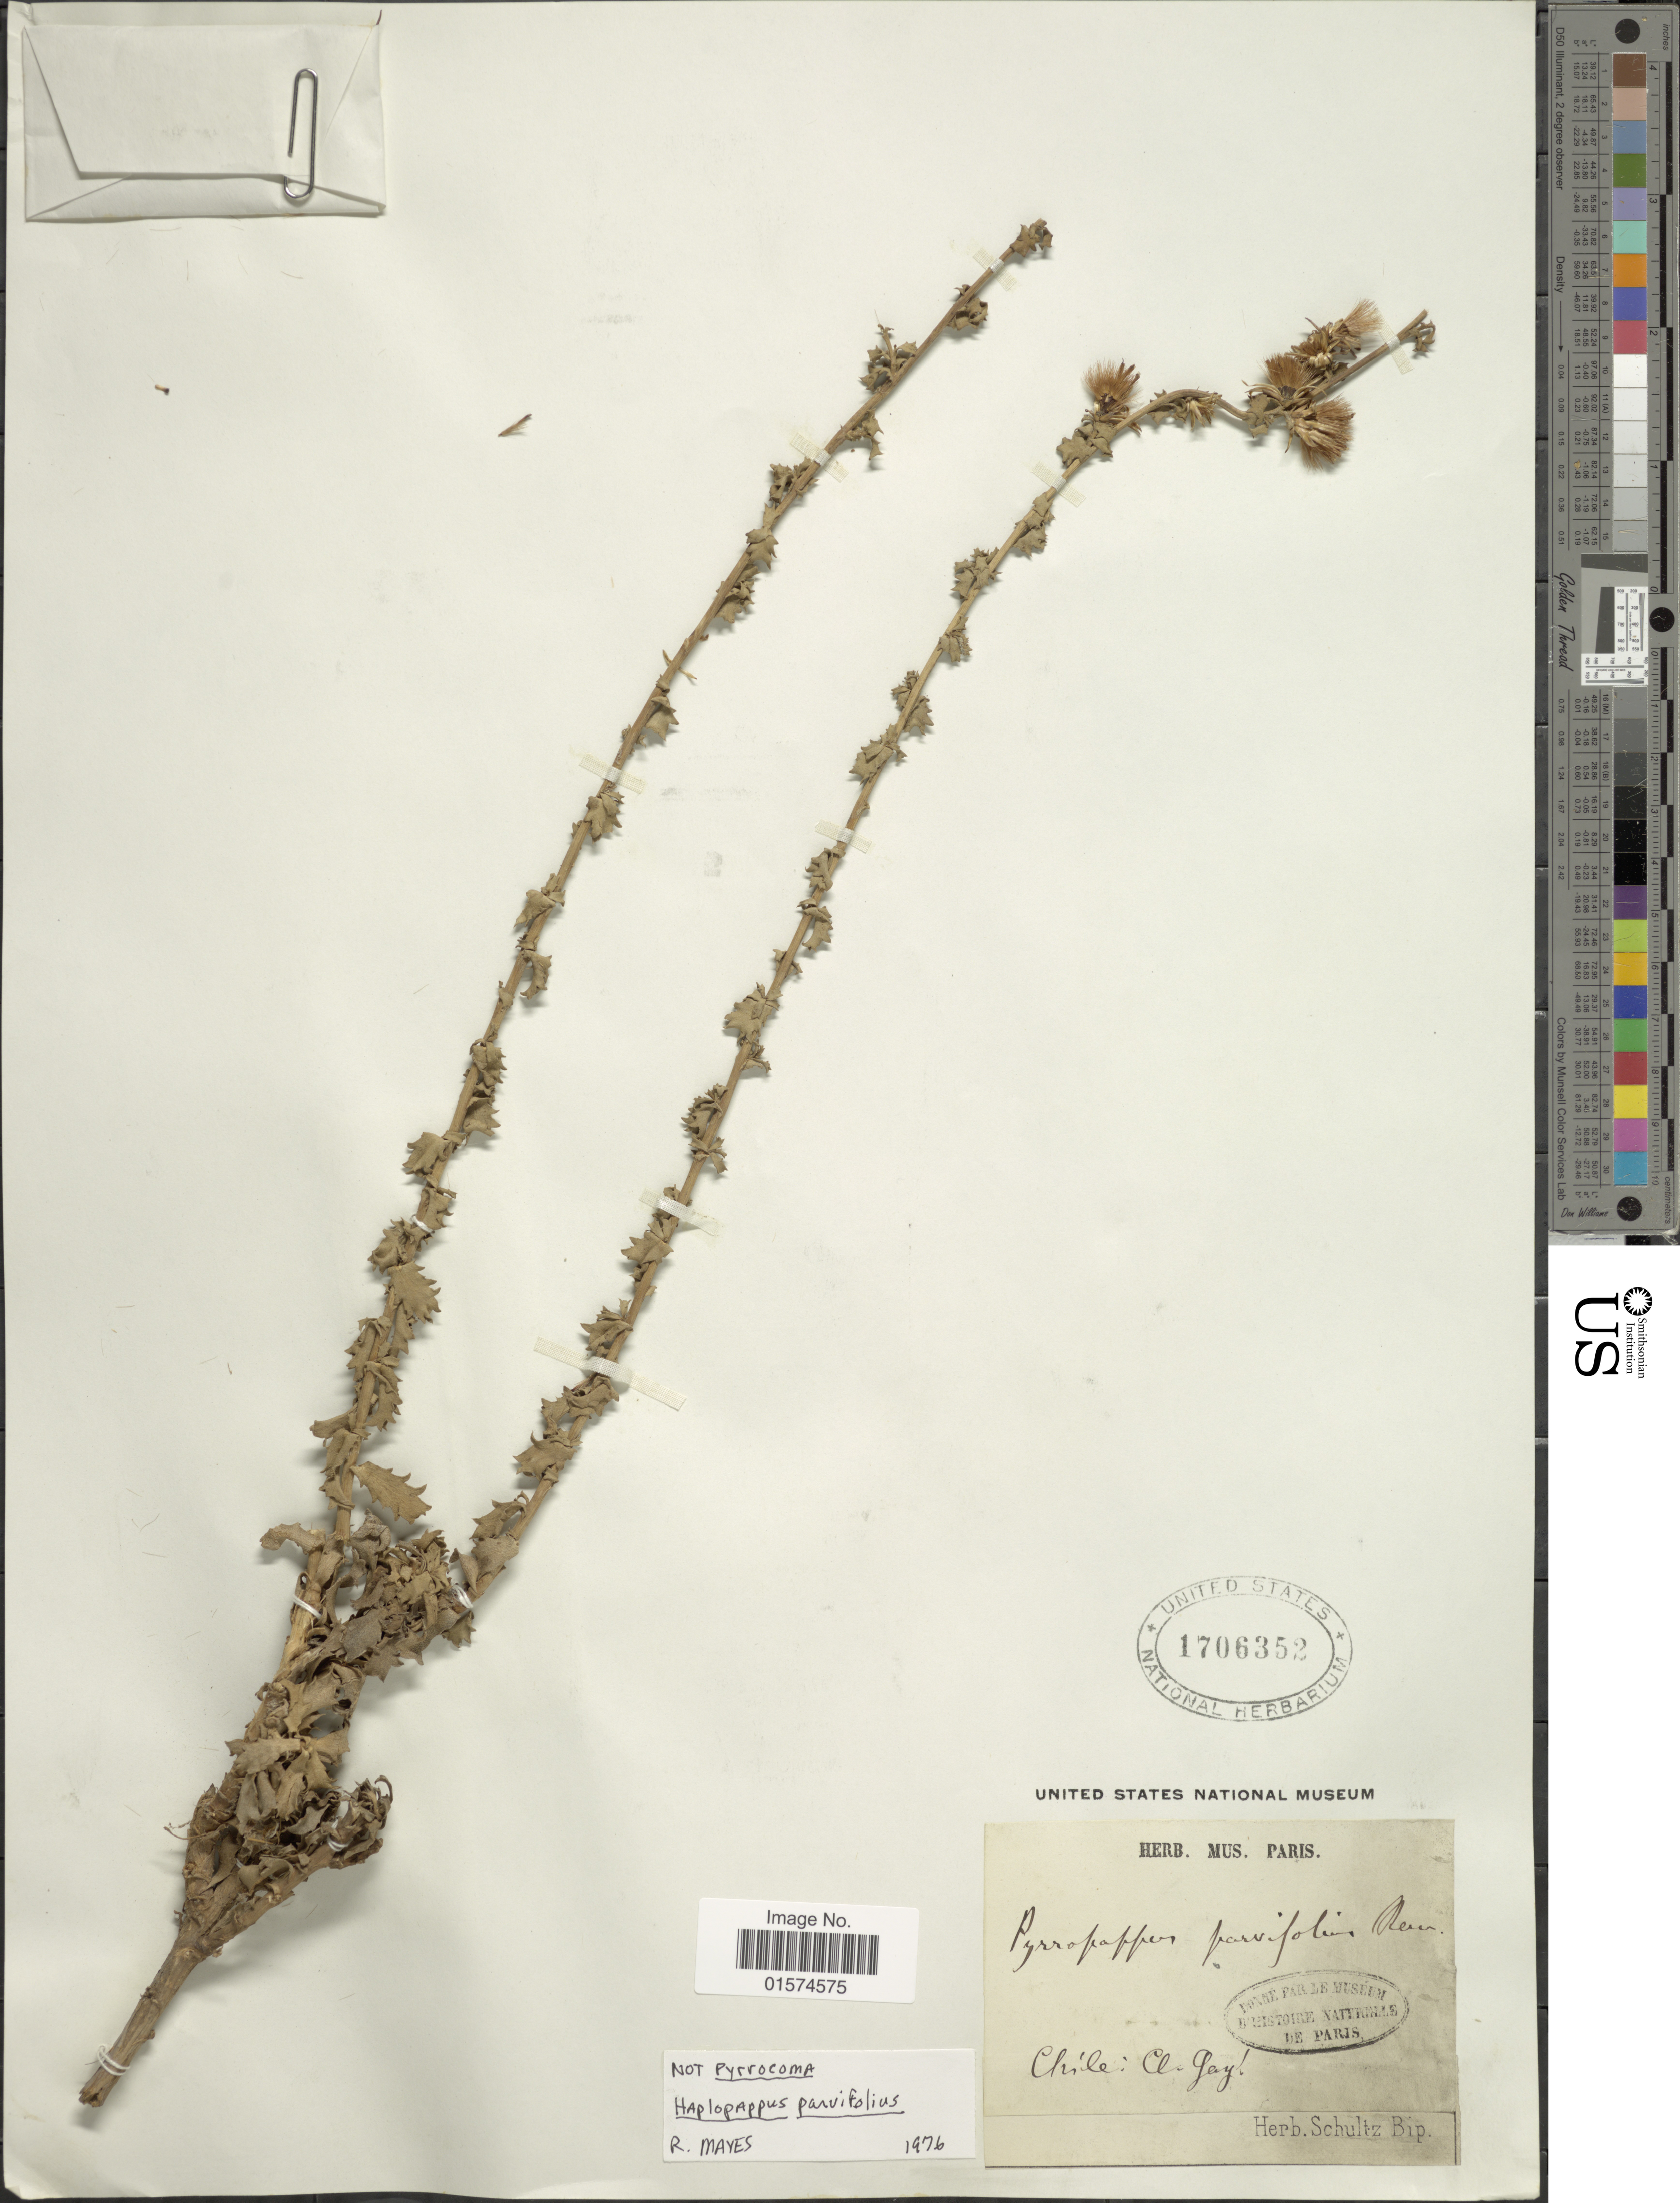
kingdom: Plantae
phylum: Tracheophyta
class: Magnoliopsida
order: Asterales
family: Asteraceae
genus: Haplopappus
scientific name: Haplopappus parvifolius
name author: (DC.) Gray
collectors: C. Gay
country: Chile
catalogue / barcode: US 1706352